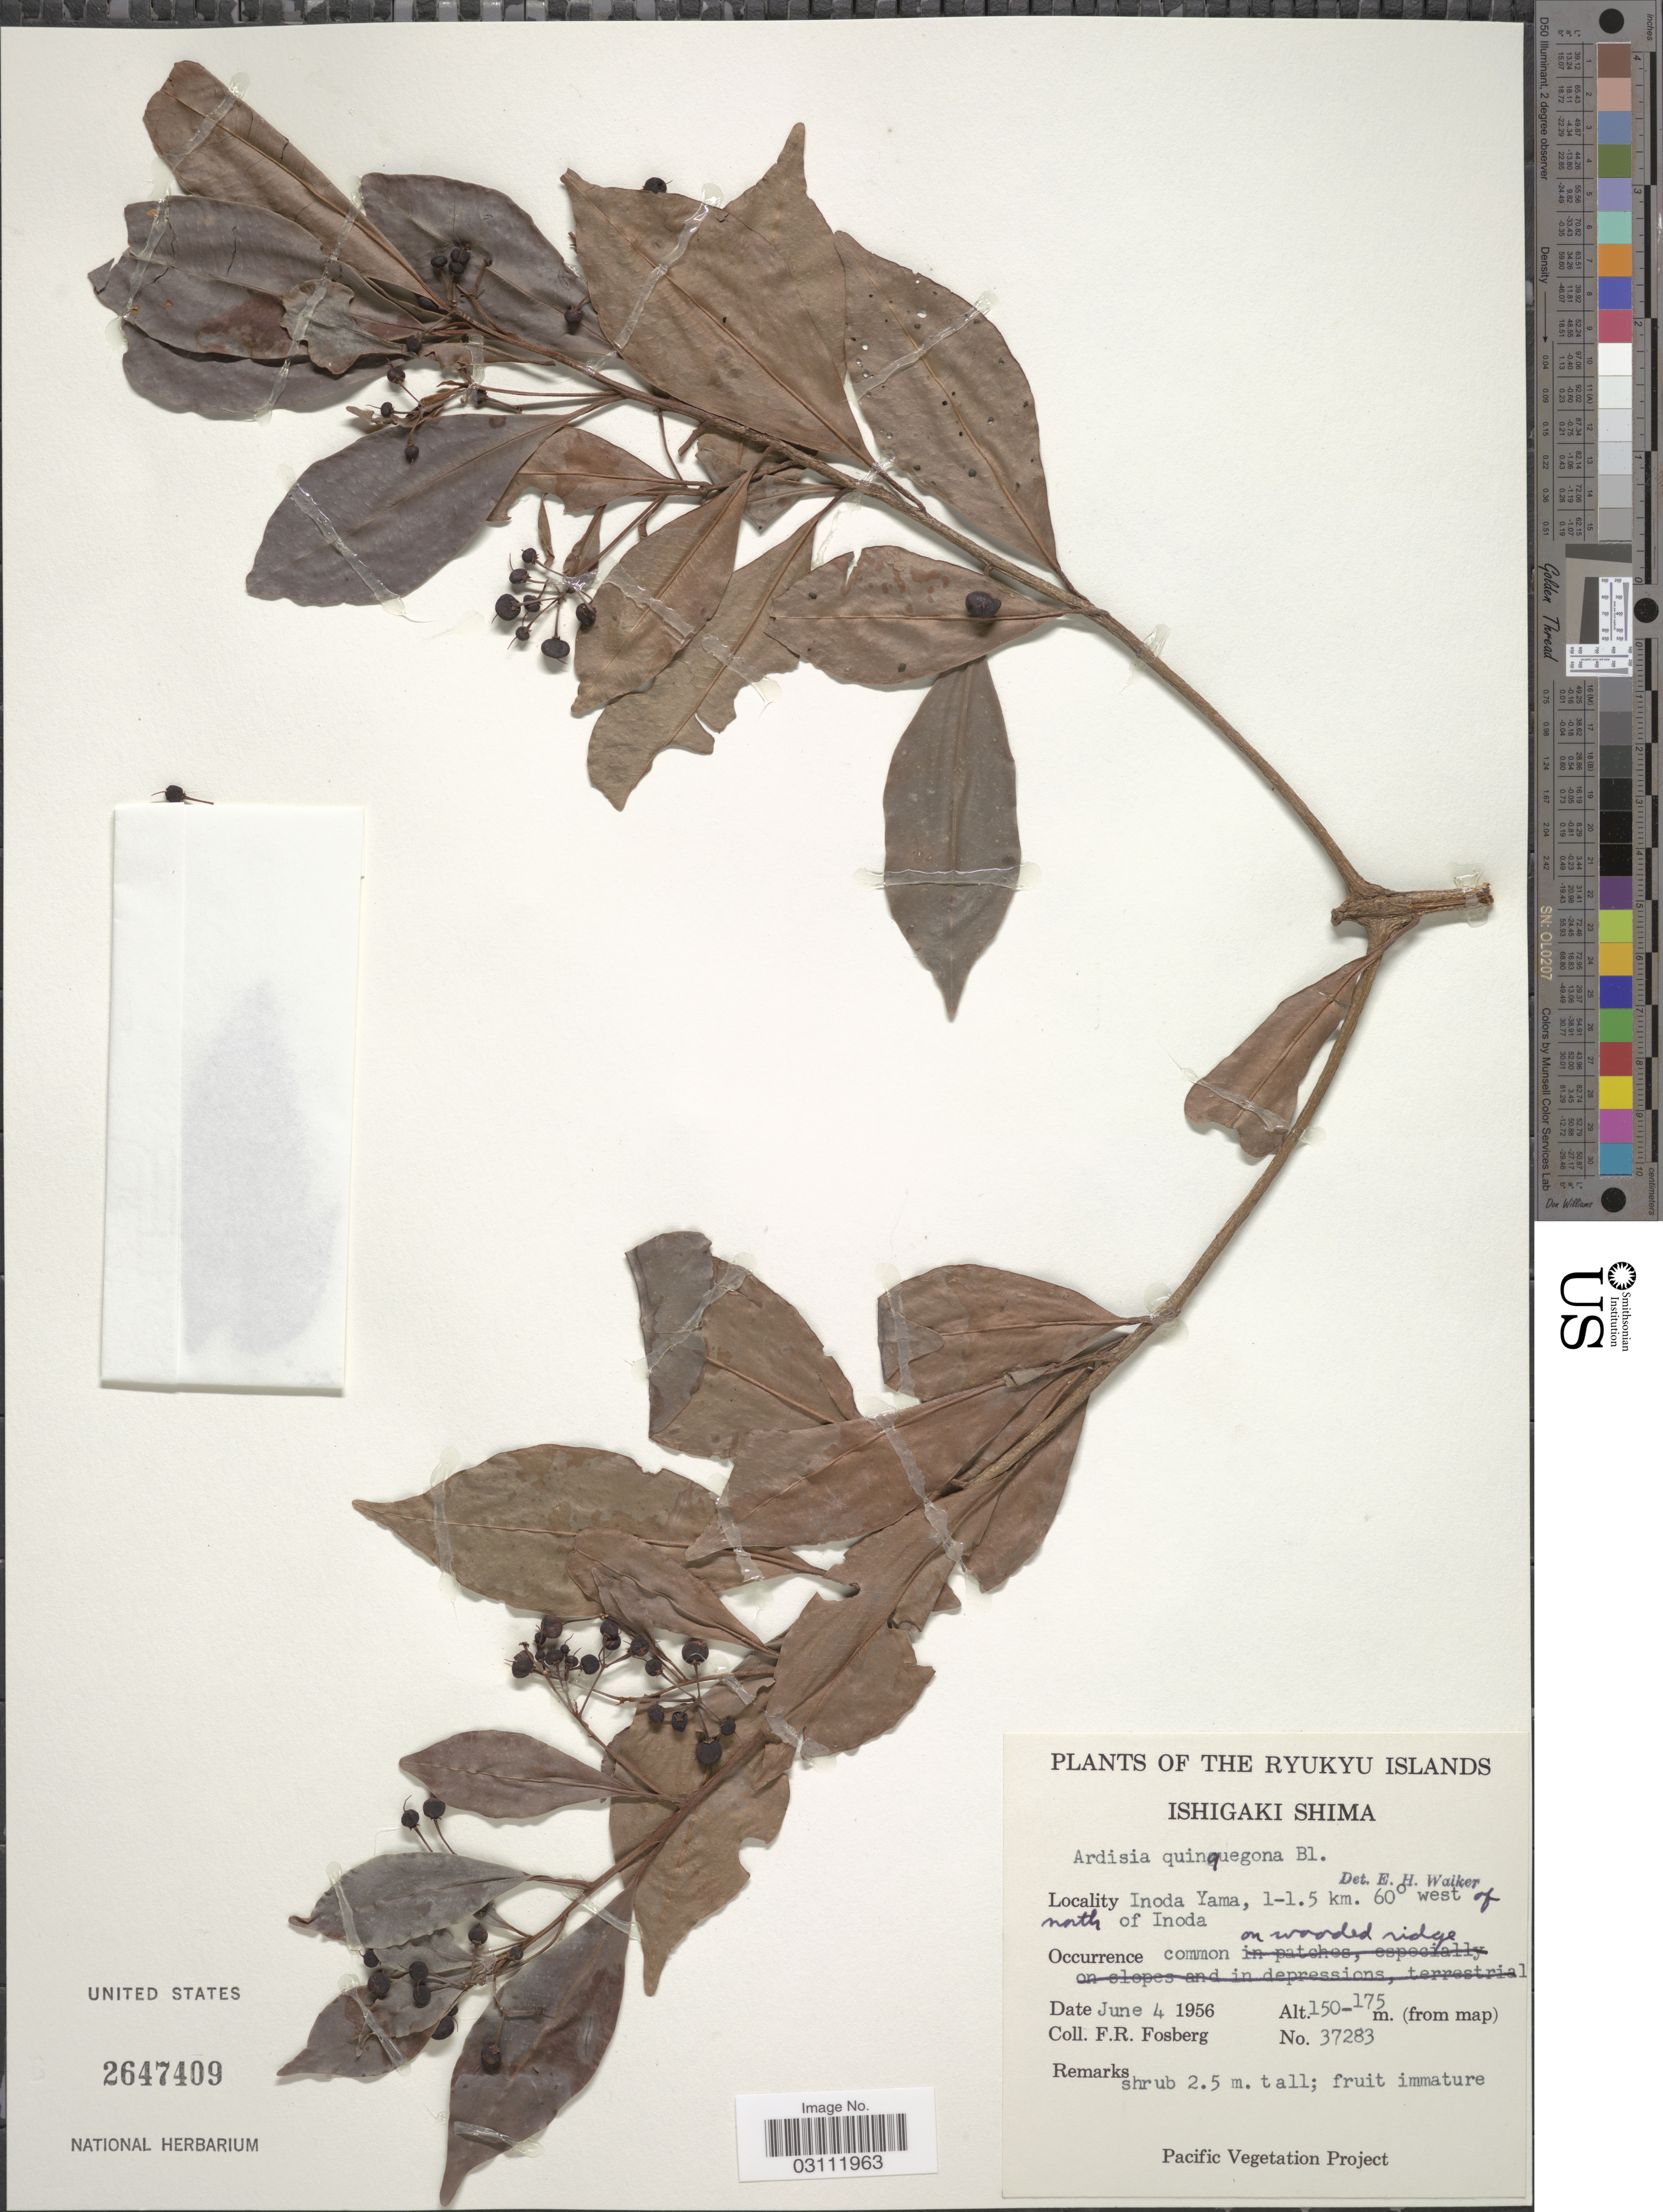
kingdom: Plantae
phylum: Tracheophyta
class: Magnoliopsida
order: Ericales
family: Primulaceae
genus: Ardisia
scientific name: Ardisia quinquegona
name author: Blume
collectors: F. R. Fosberg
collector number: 37283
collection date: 1956-06-04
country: Japan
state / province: Okinawa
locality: Ryukyu Islands. Ishigaki Shima, Inoda Yama, 1-1.5 km. 60° west of north of Inoda.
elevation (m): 150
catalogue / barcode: US 2647409